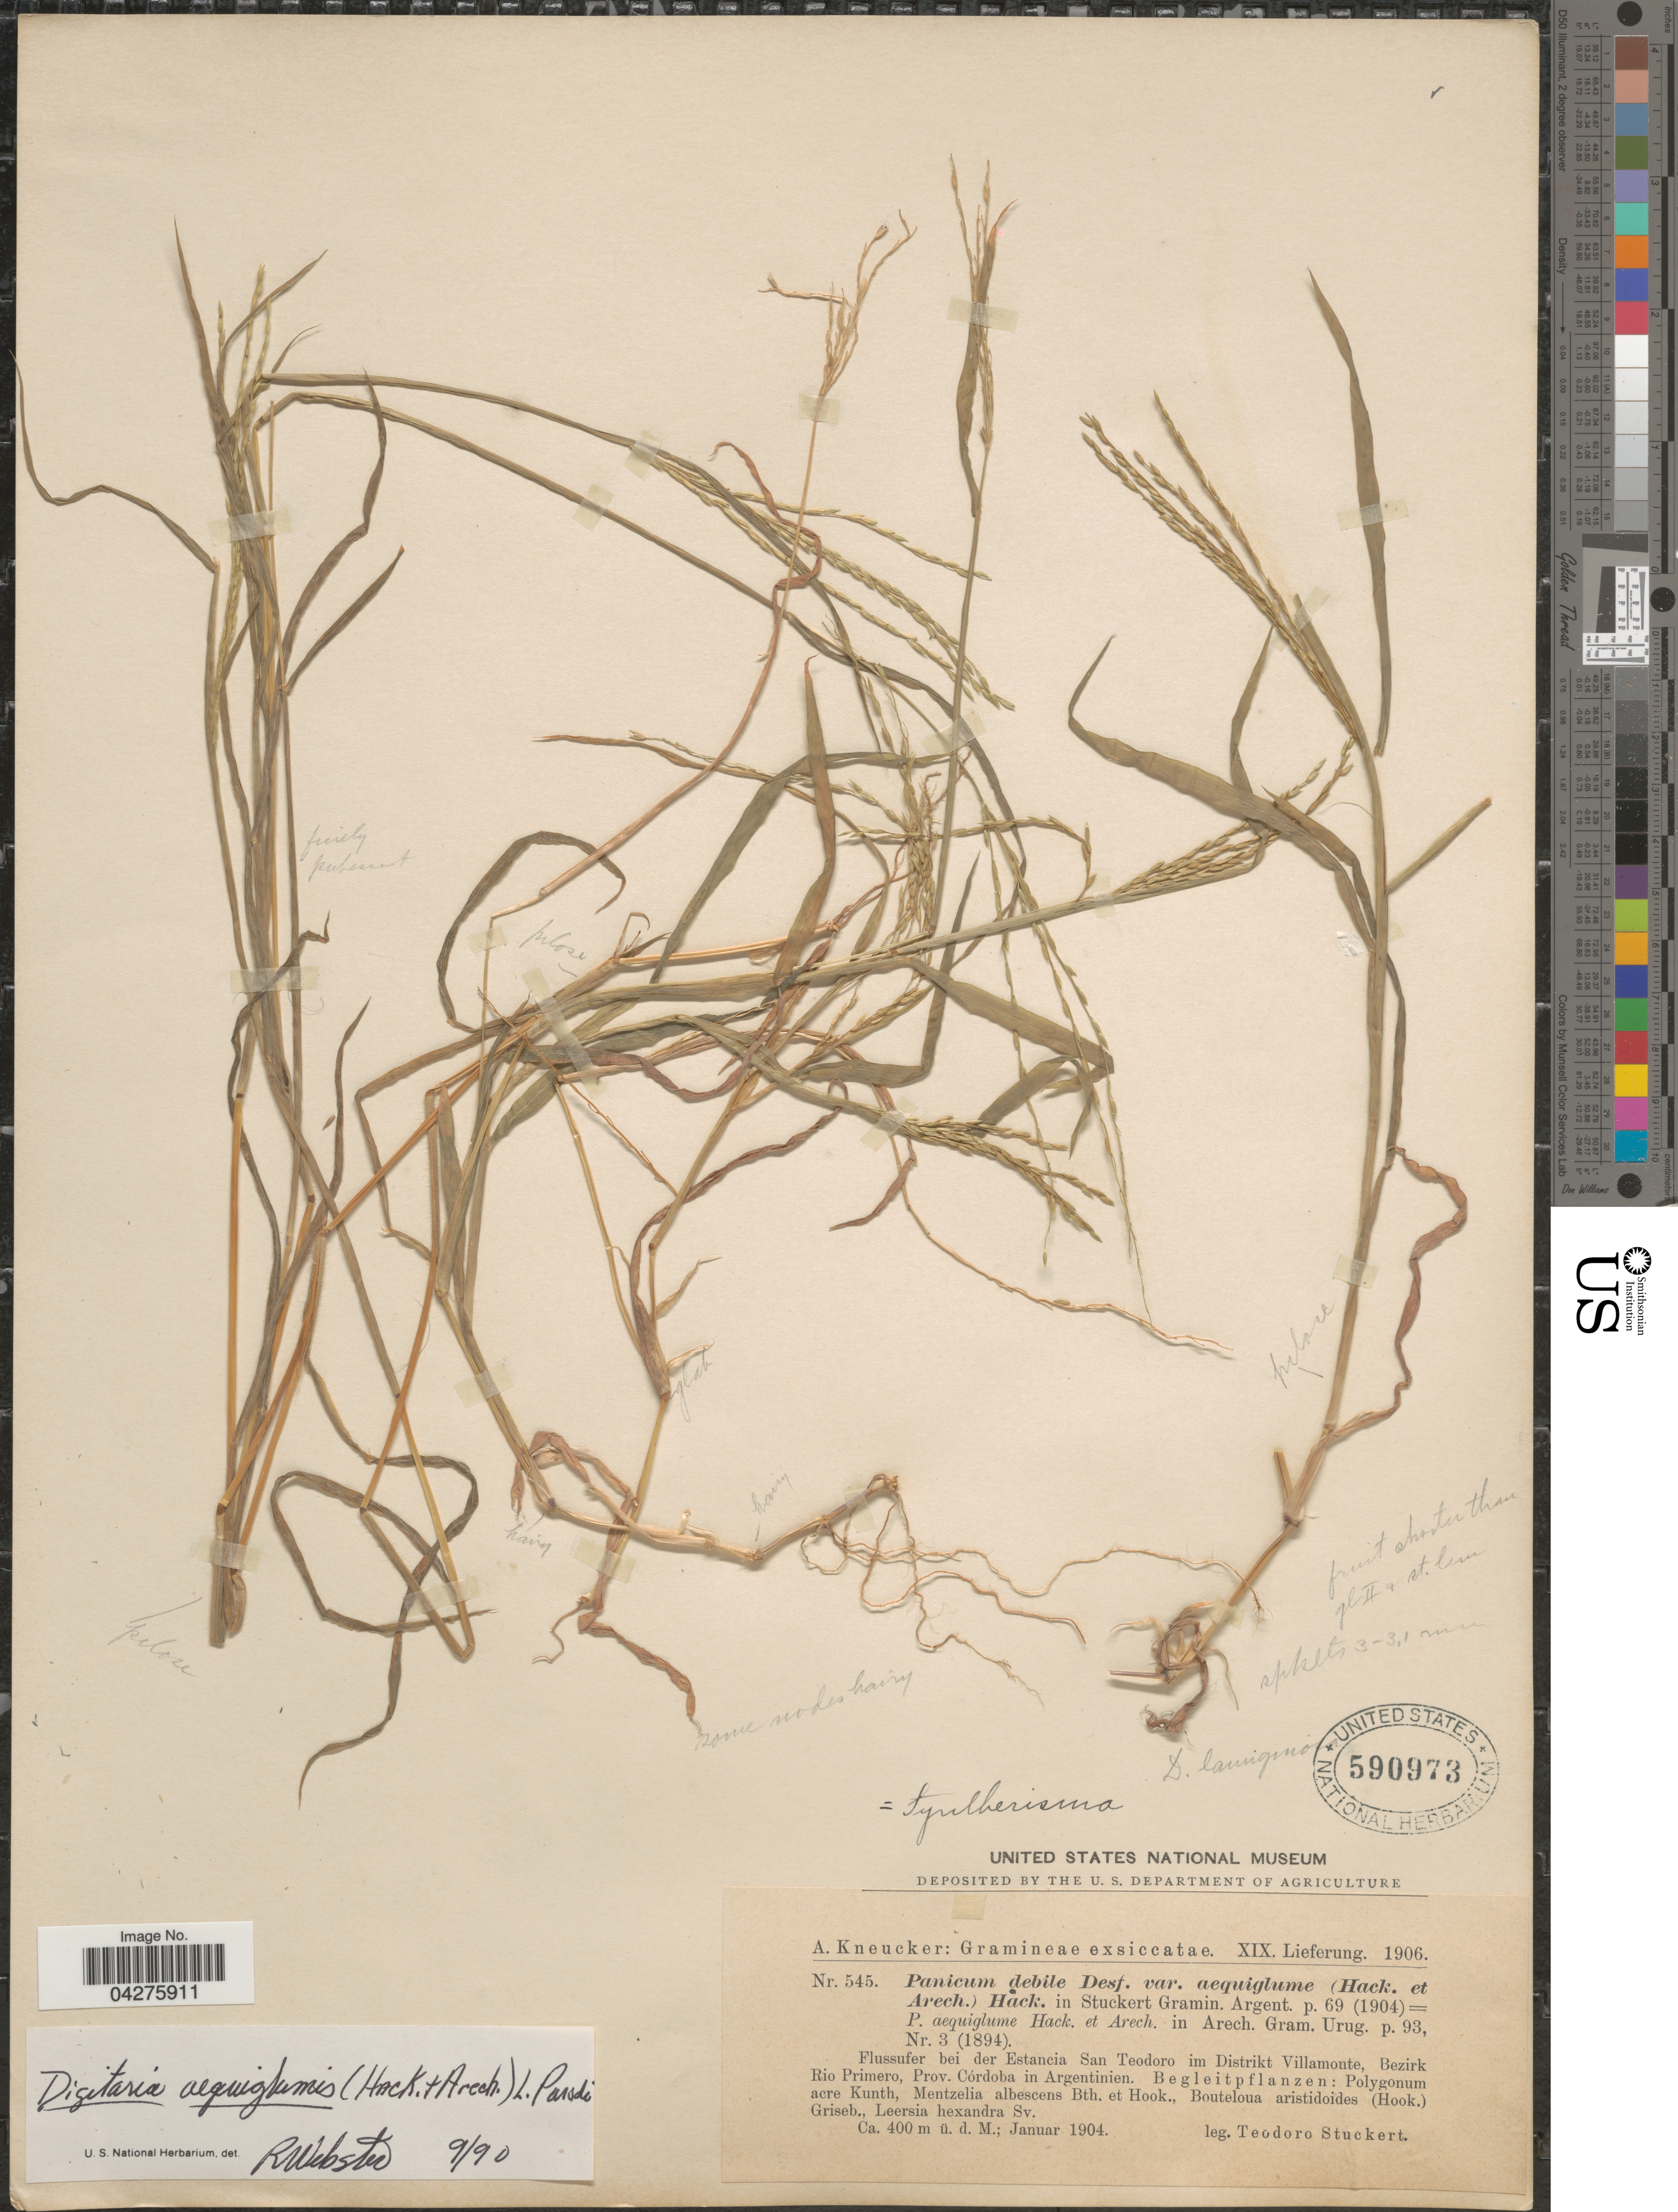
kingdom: Plantae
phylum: Tracheophyta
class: Liliopsida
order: Poales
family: Poaceae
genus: Digitaria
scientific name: Digitaria aequiglumis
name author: (Hack. & Arechav.) Parodi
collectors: T. Stuckert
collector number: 545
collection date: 1904-01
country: Argentina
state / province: Cordoba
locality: Flussufer bei der Estancia San Teodoro im Distrikt Villamonte, Bezirk Rio Primero, Prov. Córdoba in Argentinien.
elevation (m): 400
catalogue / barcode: US 590973